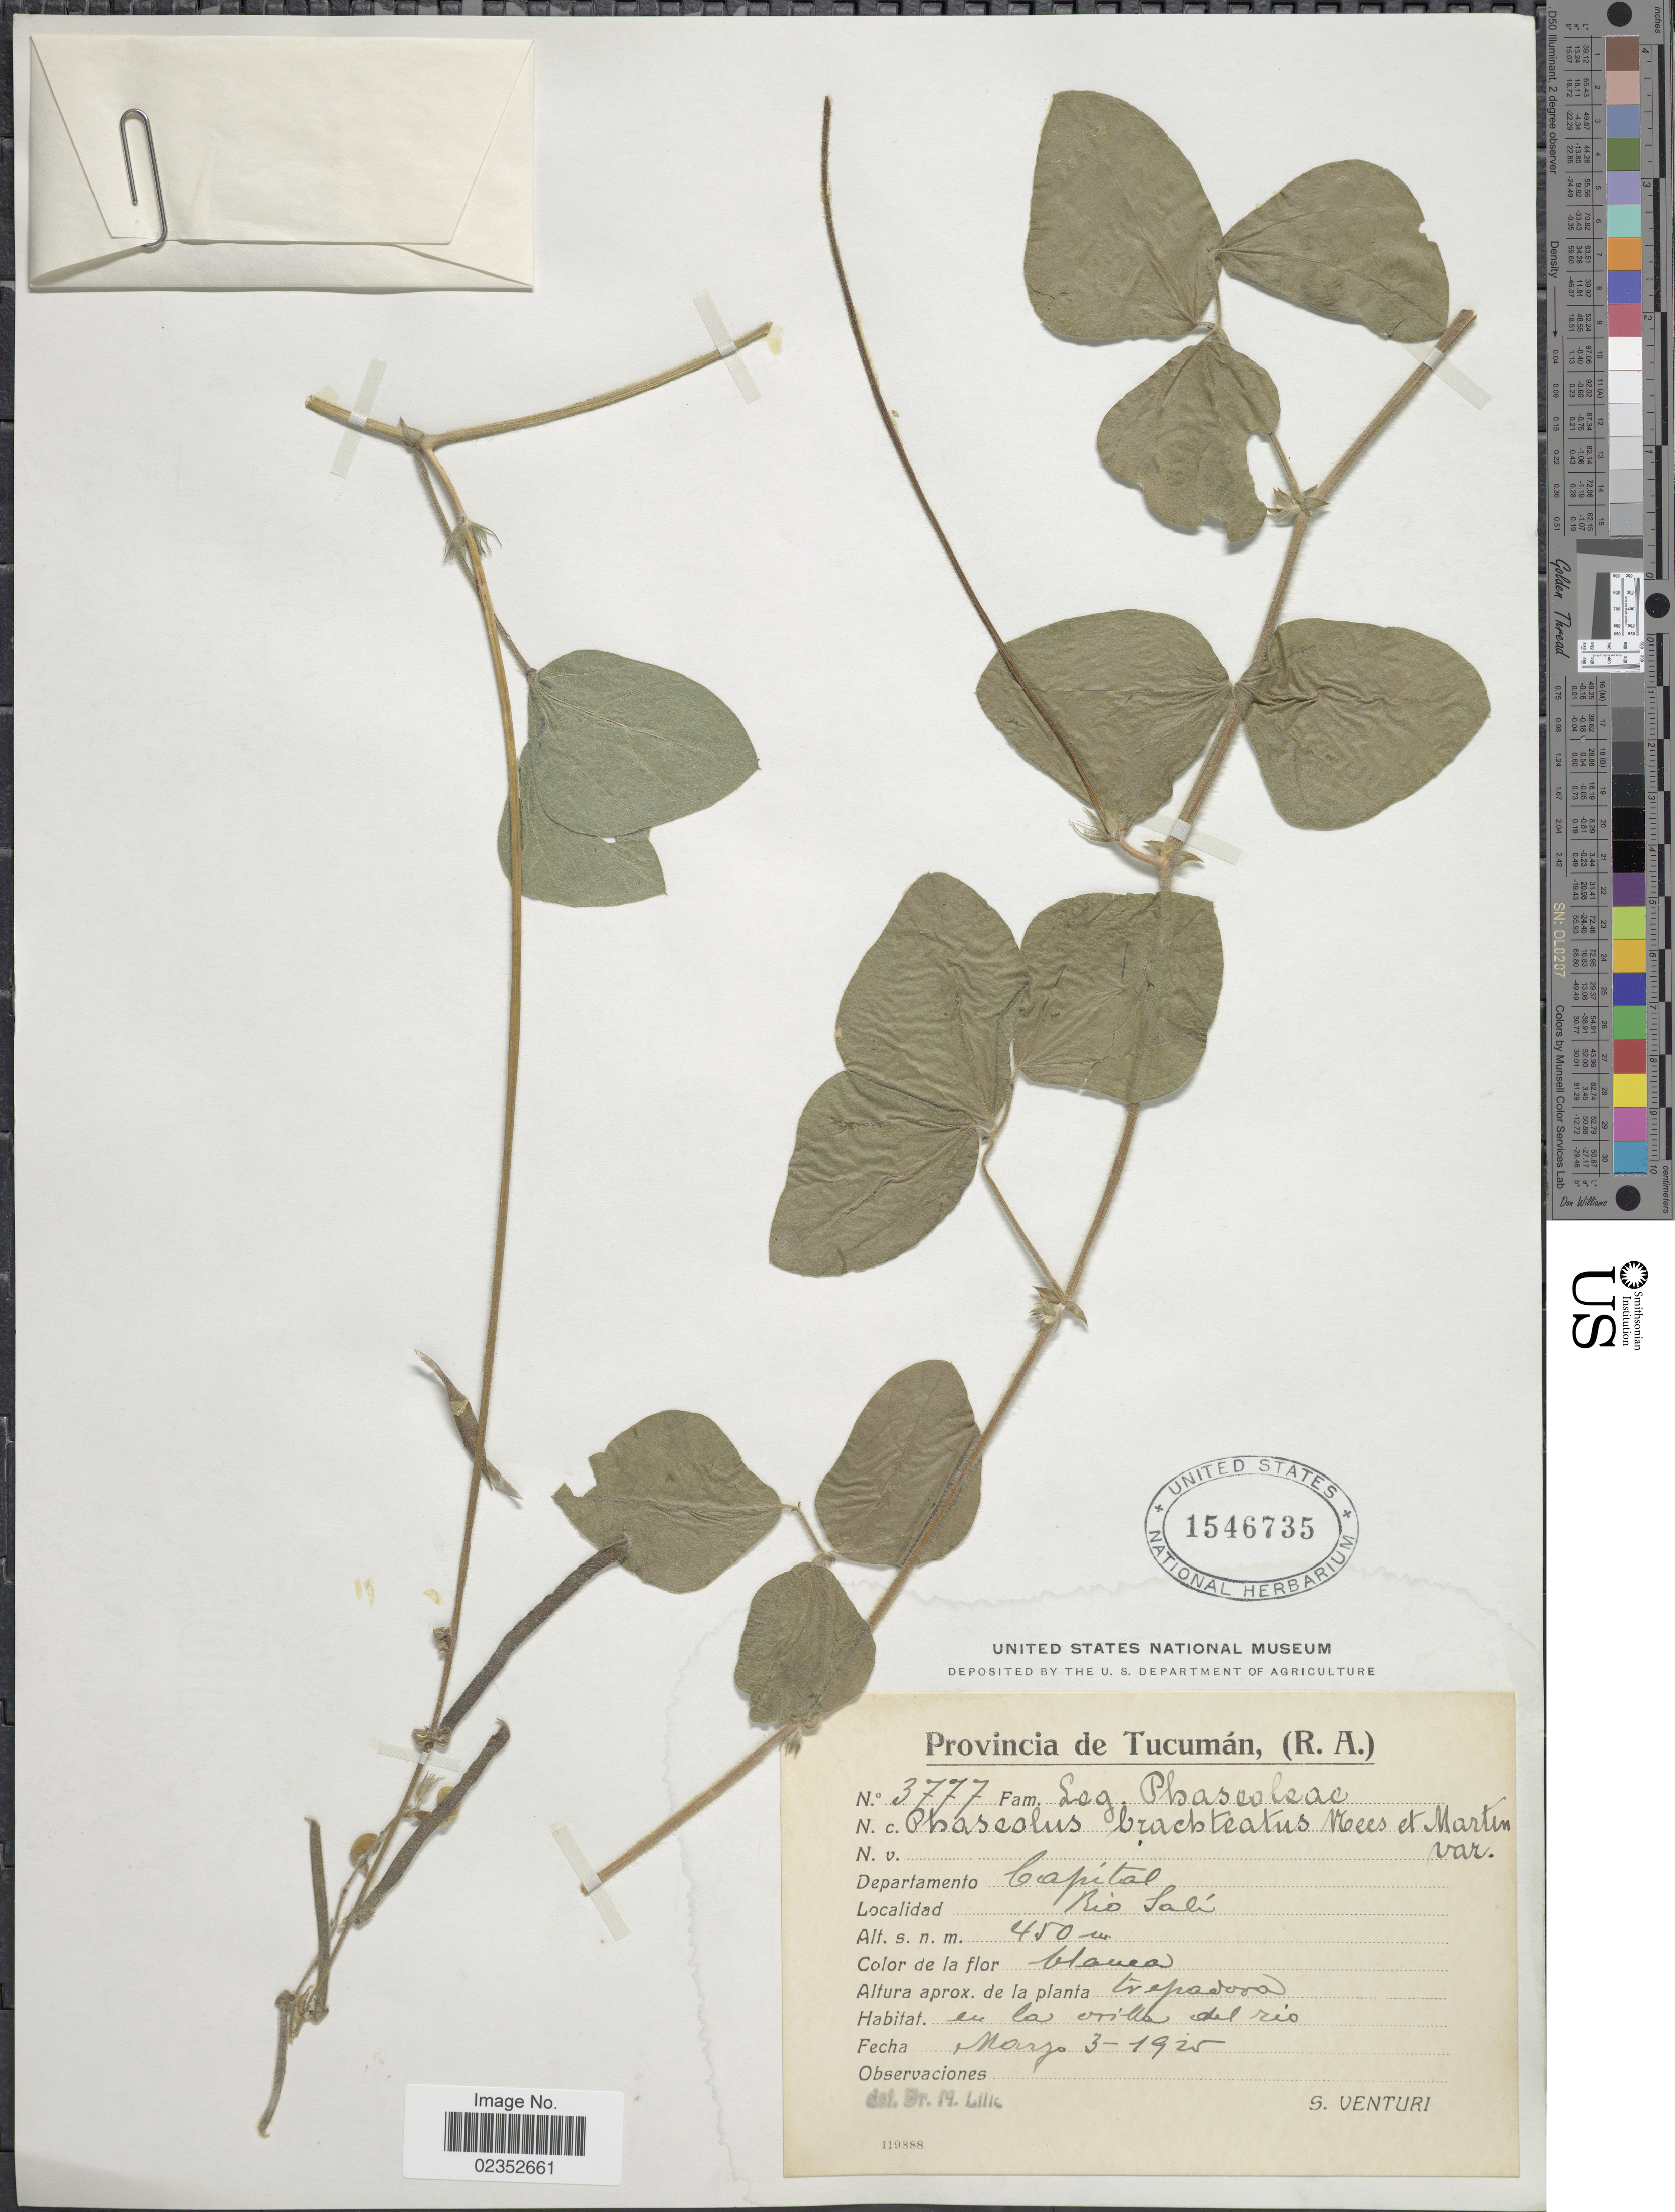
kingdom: Plantae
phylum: Tracheophyta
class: Magnoliopsida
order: Fabales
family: Fabaceae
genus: Macroptilium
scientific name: Macroptilium bracteatum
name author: (Nees & Mart.) Maréchal & Baudet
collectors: S. Venturi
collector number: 3777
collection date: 1925-03-03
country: Argentina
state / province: Tucuman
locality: Provincia de Tucuman, (R.A.), departamento Capital, Rio Sali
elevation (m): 450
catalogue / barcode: US 1546735